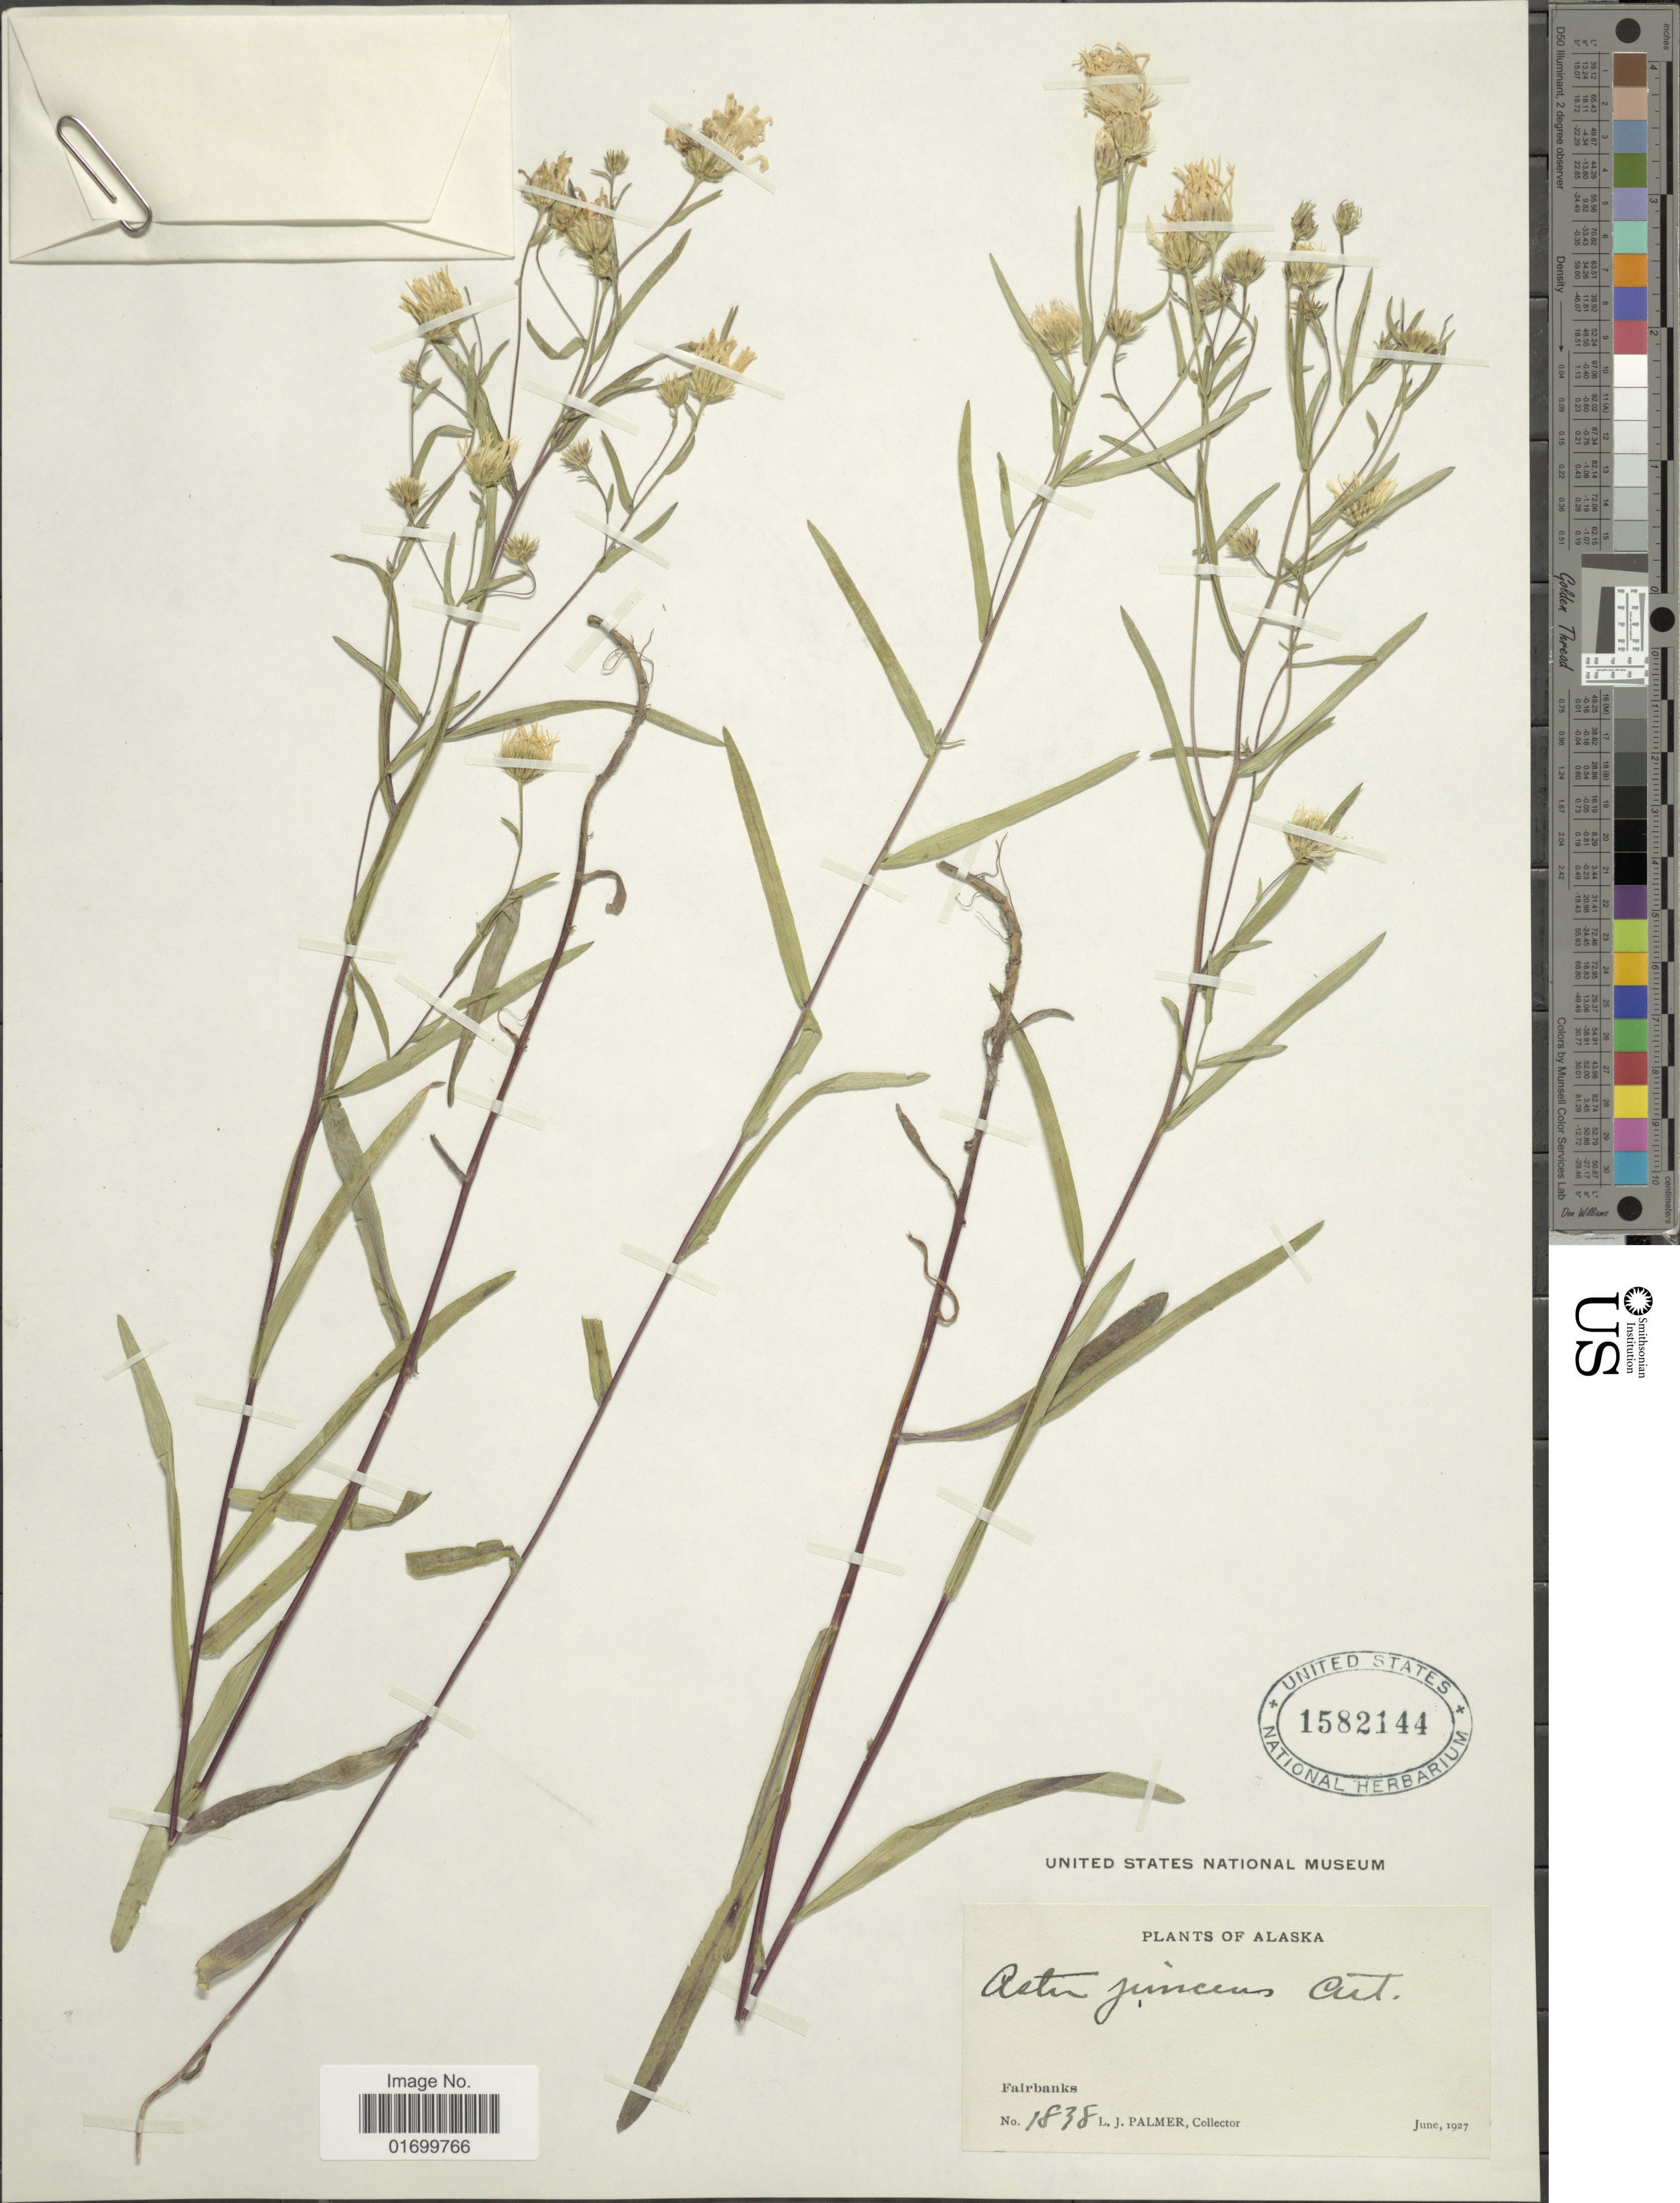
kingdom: Plantae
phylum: Tracheophyta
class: Magnoliopsida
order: Asterales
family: Asteraceae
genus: Symphyotrichum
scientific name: Symphyotrichum boreale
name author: (Torr. & A. Gray) Á. Löve & D. Löve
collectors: L. J. Palmer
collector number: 1838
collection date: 1927-06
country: United States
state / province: Alaska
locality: Fairbanks.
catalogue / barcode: US 1582144